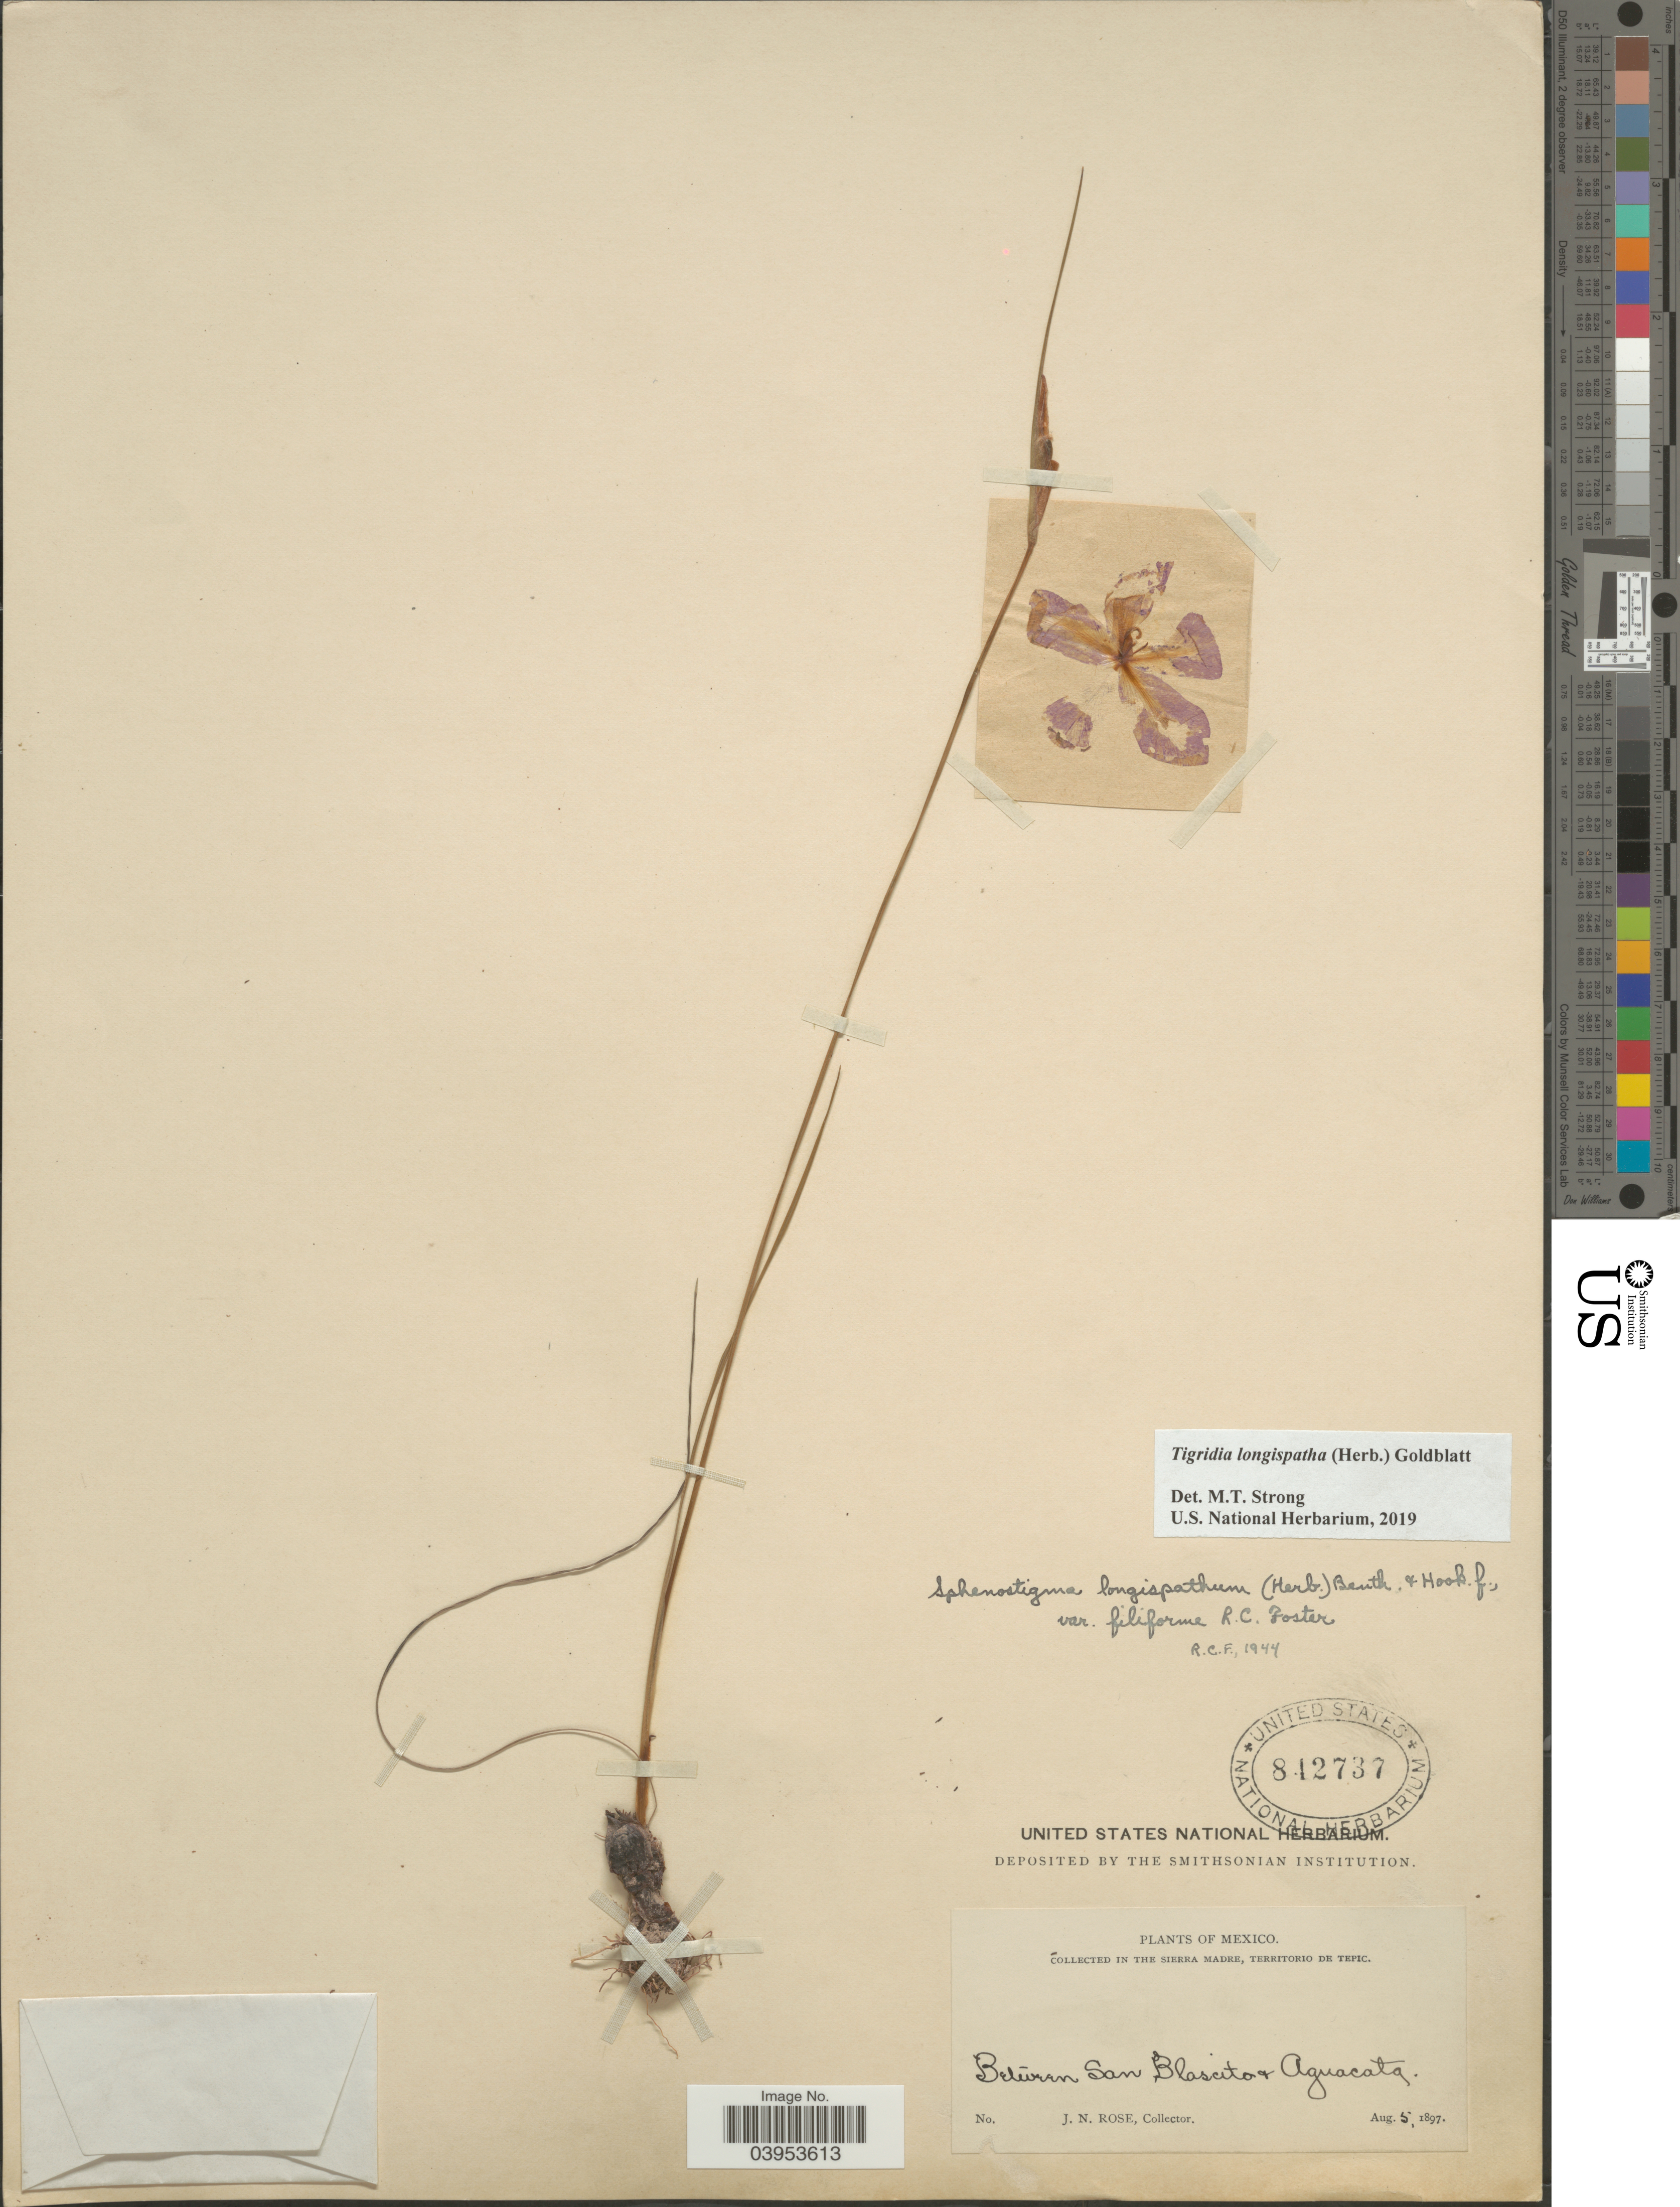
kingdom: Plantae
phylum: Tracheophyta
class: Liliopsida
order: Asparagales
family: Iridaceae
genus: Tigridia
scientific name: Tigridia longispatha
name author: (Herb.) Goldblatt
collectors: J. N. Rose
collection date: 1897-08-05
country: Mexico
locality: In the Sierra Madre, Territorio de Tepic. Between San Blascito & Aguacata.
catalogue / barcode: US 842737